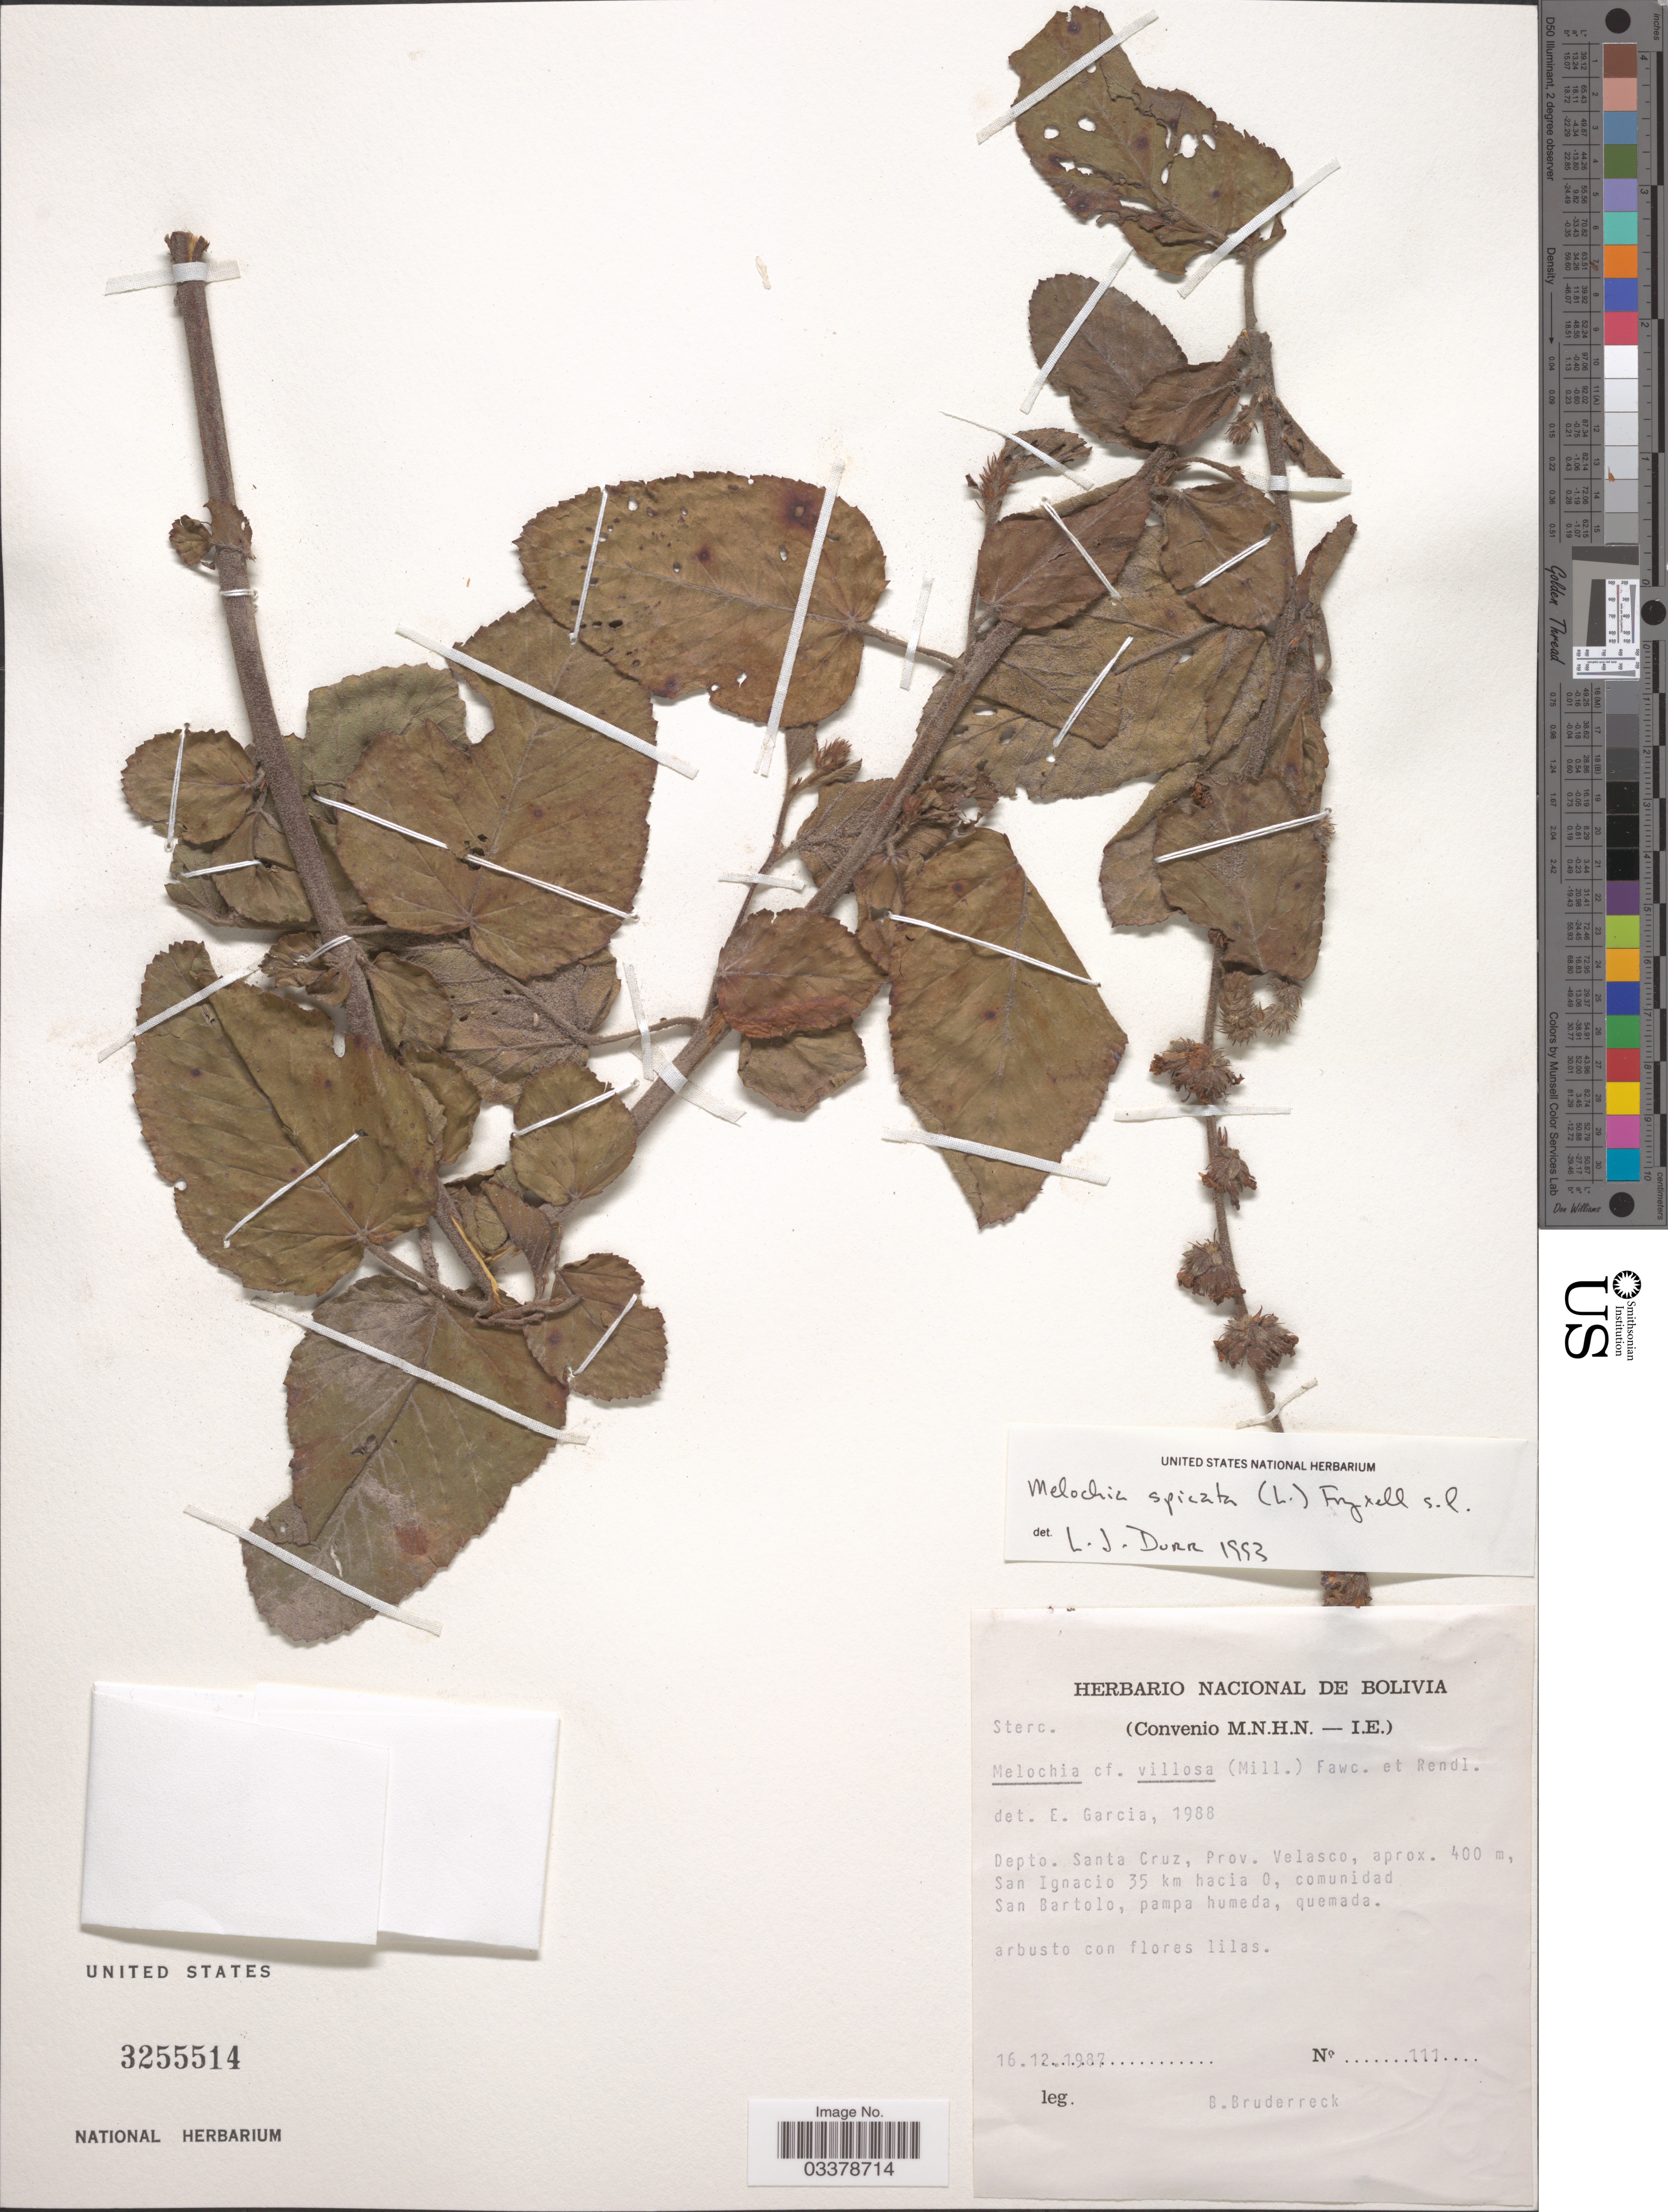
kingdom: Plantae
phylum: Tracheophyta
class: Magnoliopsida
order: Malvales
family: Malvaceae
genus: Melochia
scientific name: Melochia spicata var. spicata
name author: (L.) Fryxell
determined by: Dorr, L. J., (BOT), Smithsonian Institution - National Museum of Natural History (UNITED STATES)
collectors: B. Bruderreck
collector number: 111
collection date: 1987-12-16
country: Bolivia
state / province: Santa Cruz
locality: Depto. Santa Cruz, Prov. Velasco, San Ignacio 35 km hacia 0, comunidad San Bartolo.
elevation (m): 400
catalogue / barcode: US 3255514